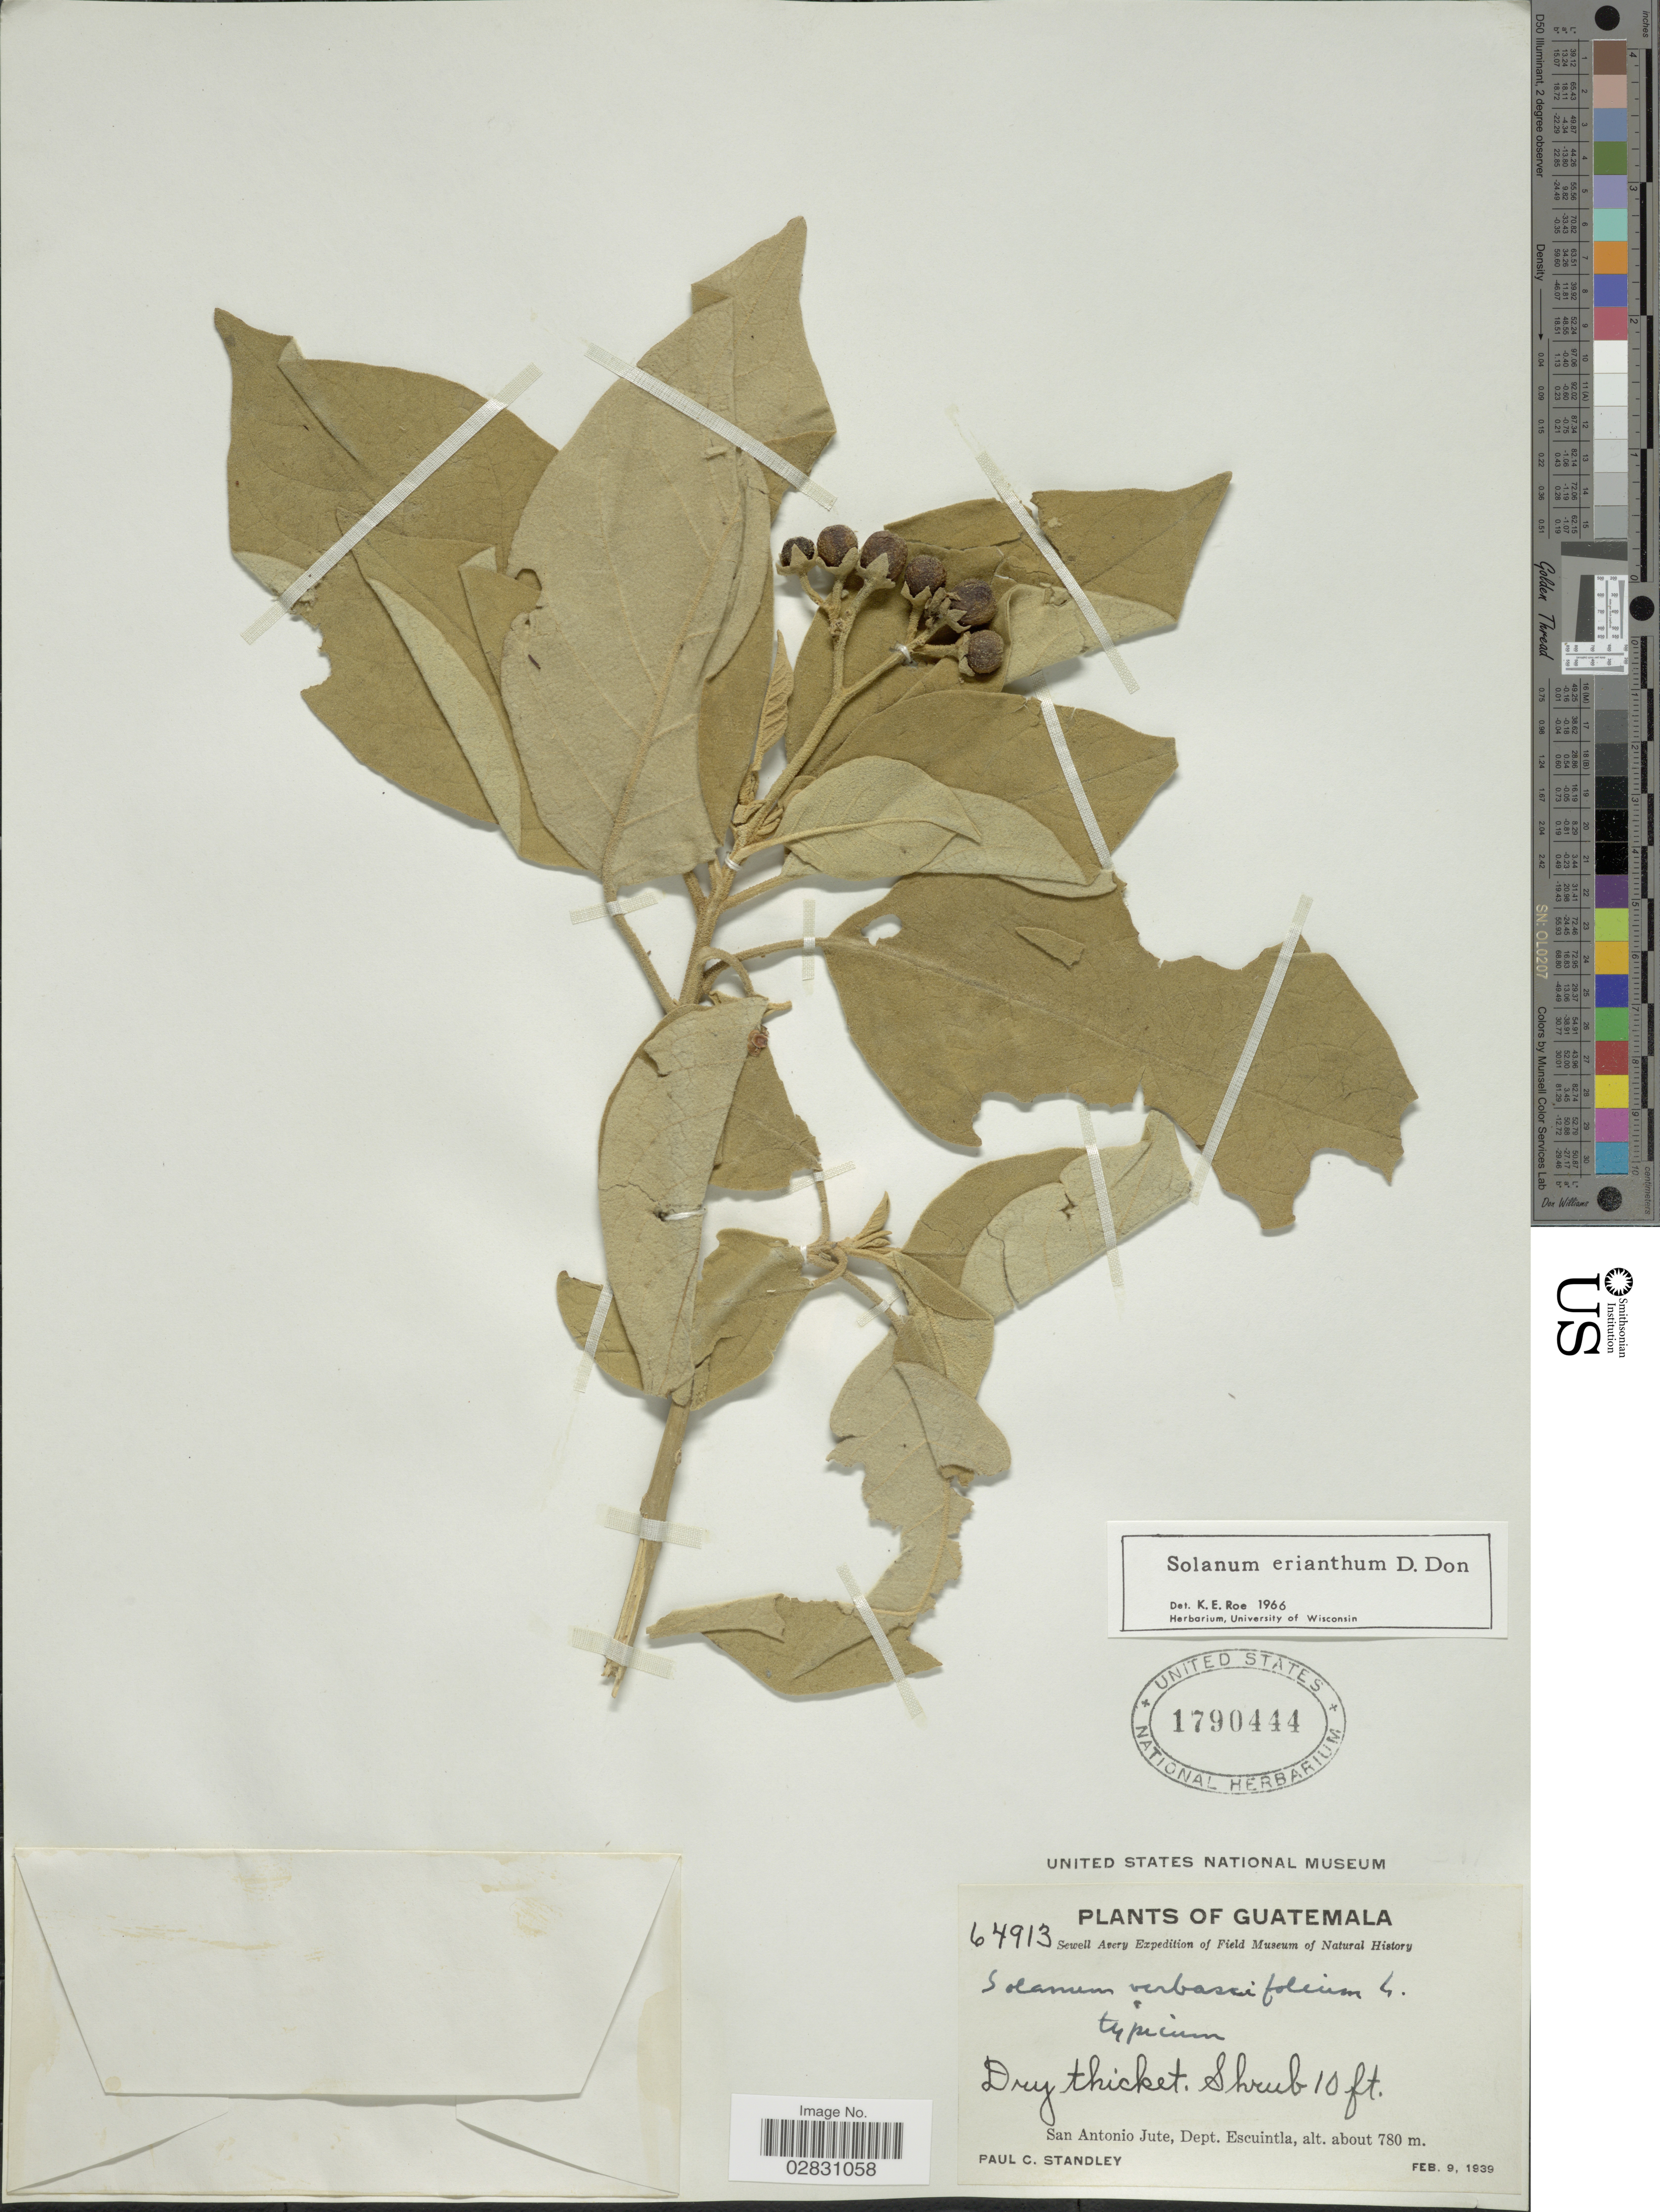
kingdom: Plantae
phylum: Tracheophyta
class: Magnoliopsida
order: Solanales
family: Solanaceae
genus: Solanum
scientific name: Solanum erianthum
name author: D. Don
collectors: P. C. Standley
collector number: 64913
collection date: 1939-02-09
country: Guatemala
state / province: Escuintla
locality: San Antonio Jute, Dept. Escuintla.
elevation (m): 780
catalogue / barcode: US 1790444